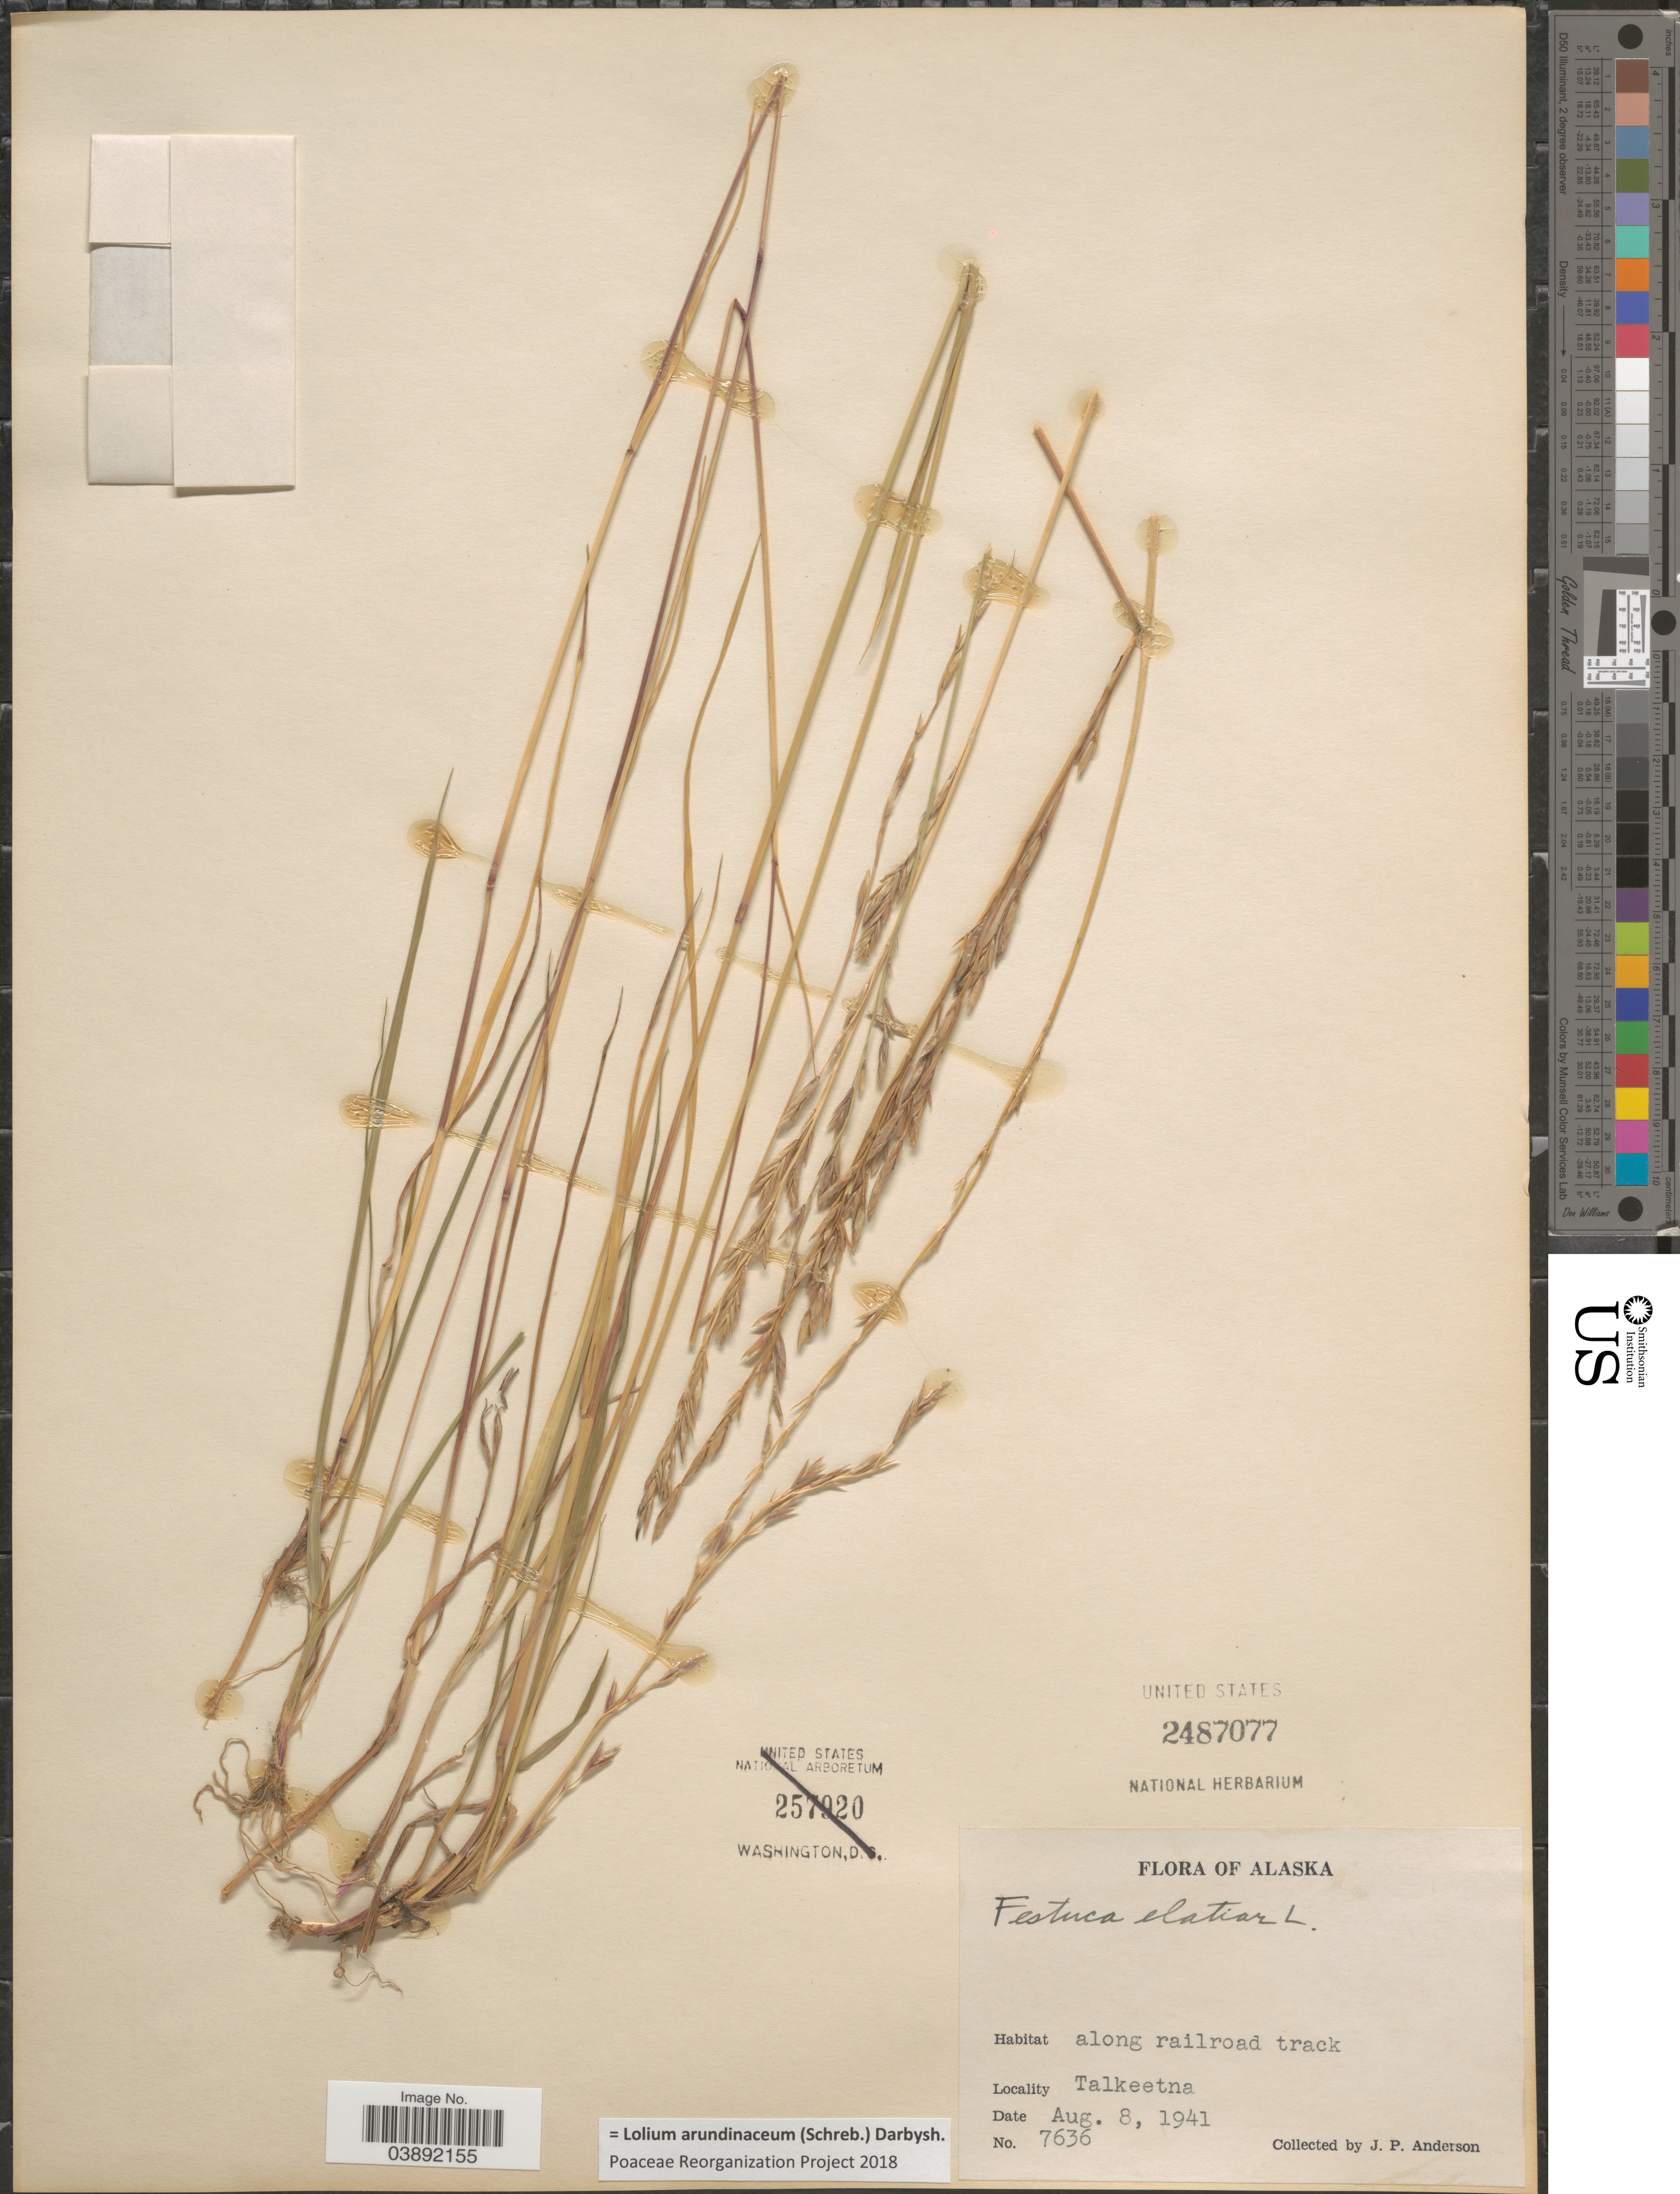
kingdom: Plantae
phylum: Tracheophyta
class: Liliopsida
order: Poales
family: Poaceae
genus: Lolium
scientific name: Lolium arundinaceum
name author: (Schreb.) Darbysh.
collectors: J. P. Anderson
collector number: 7636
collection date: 1941-08-08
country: United States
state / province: Alaska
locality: Along railroad track. Talkeetna.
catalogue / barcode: US 2487077